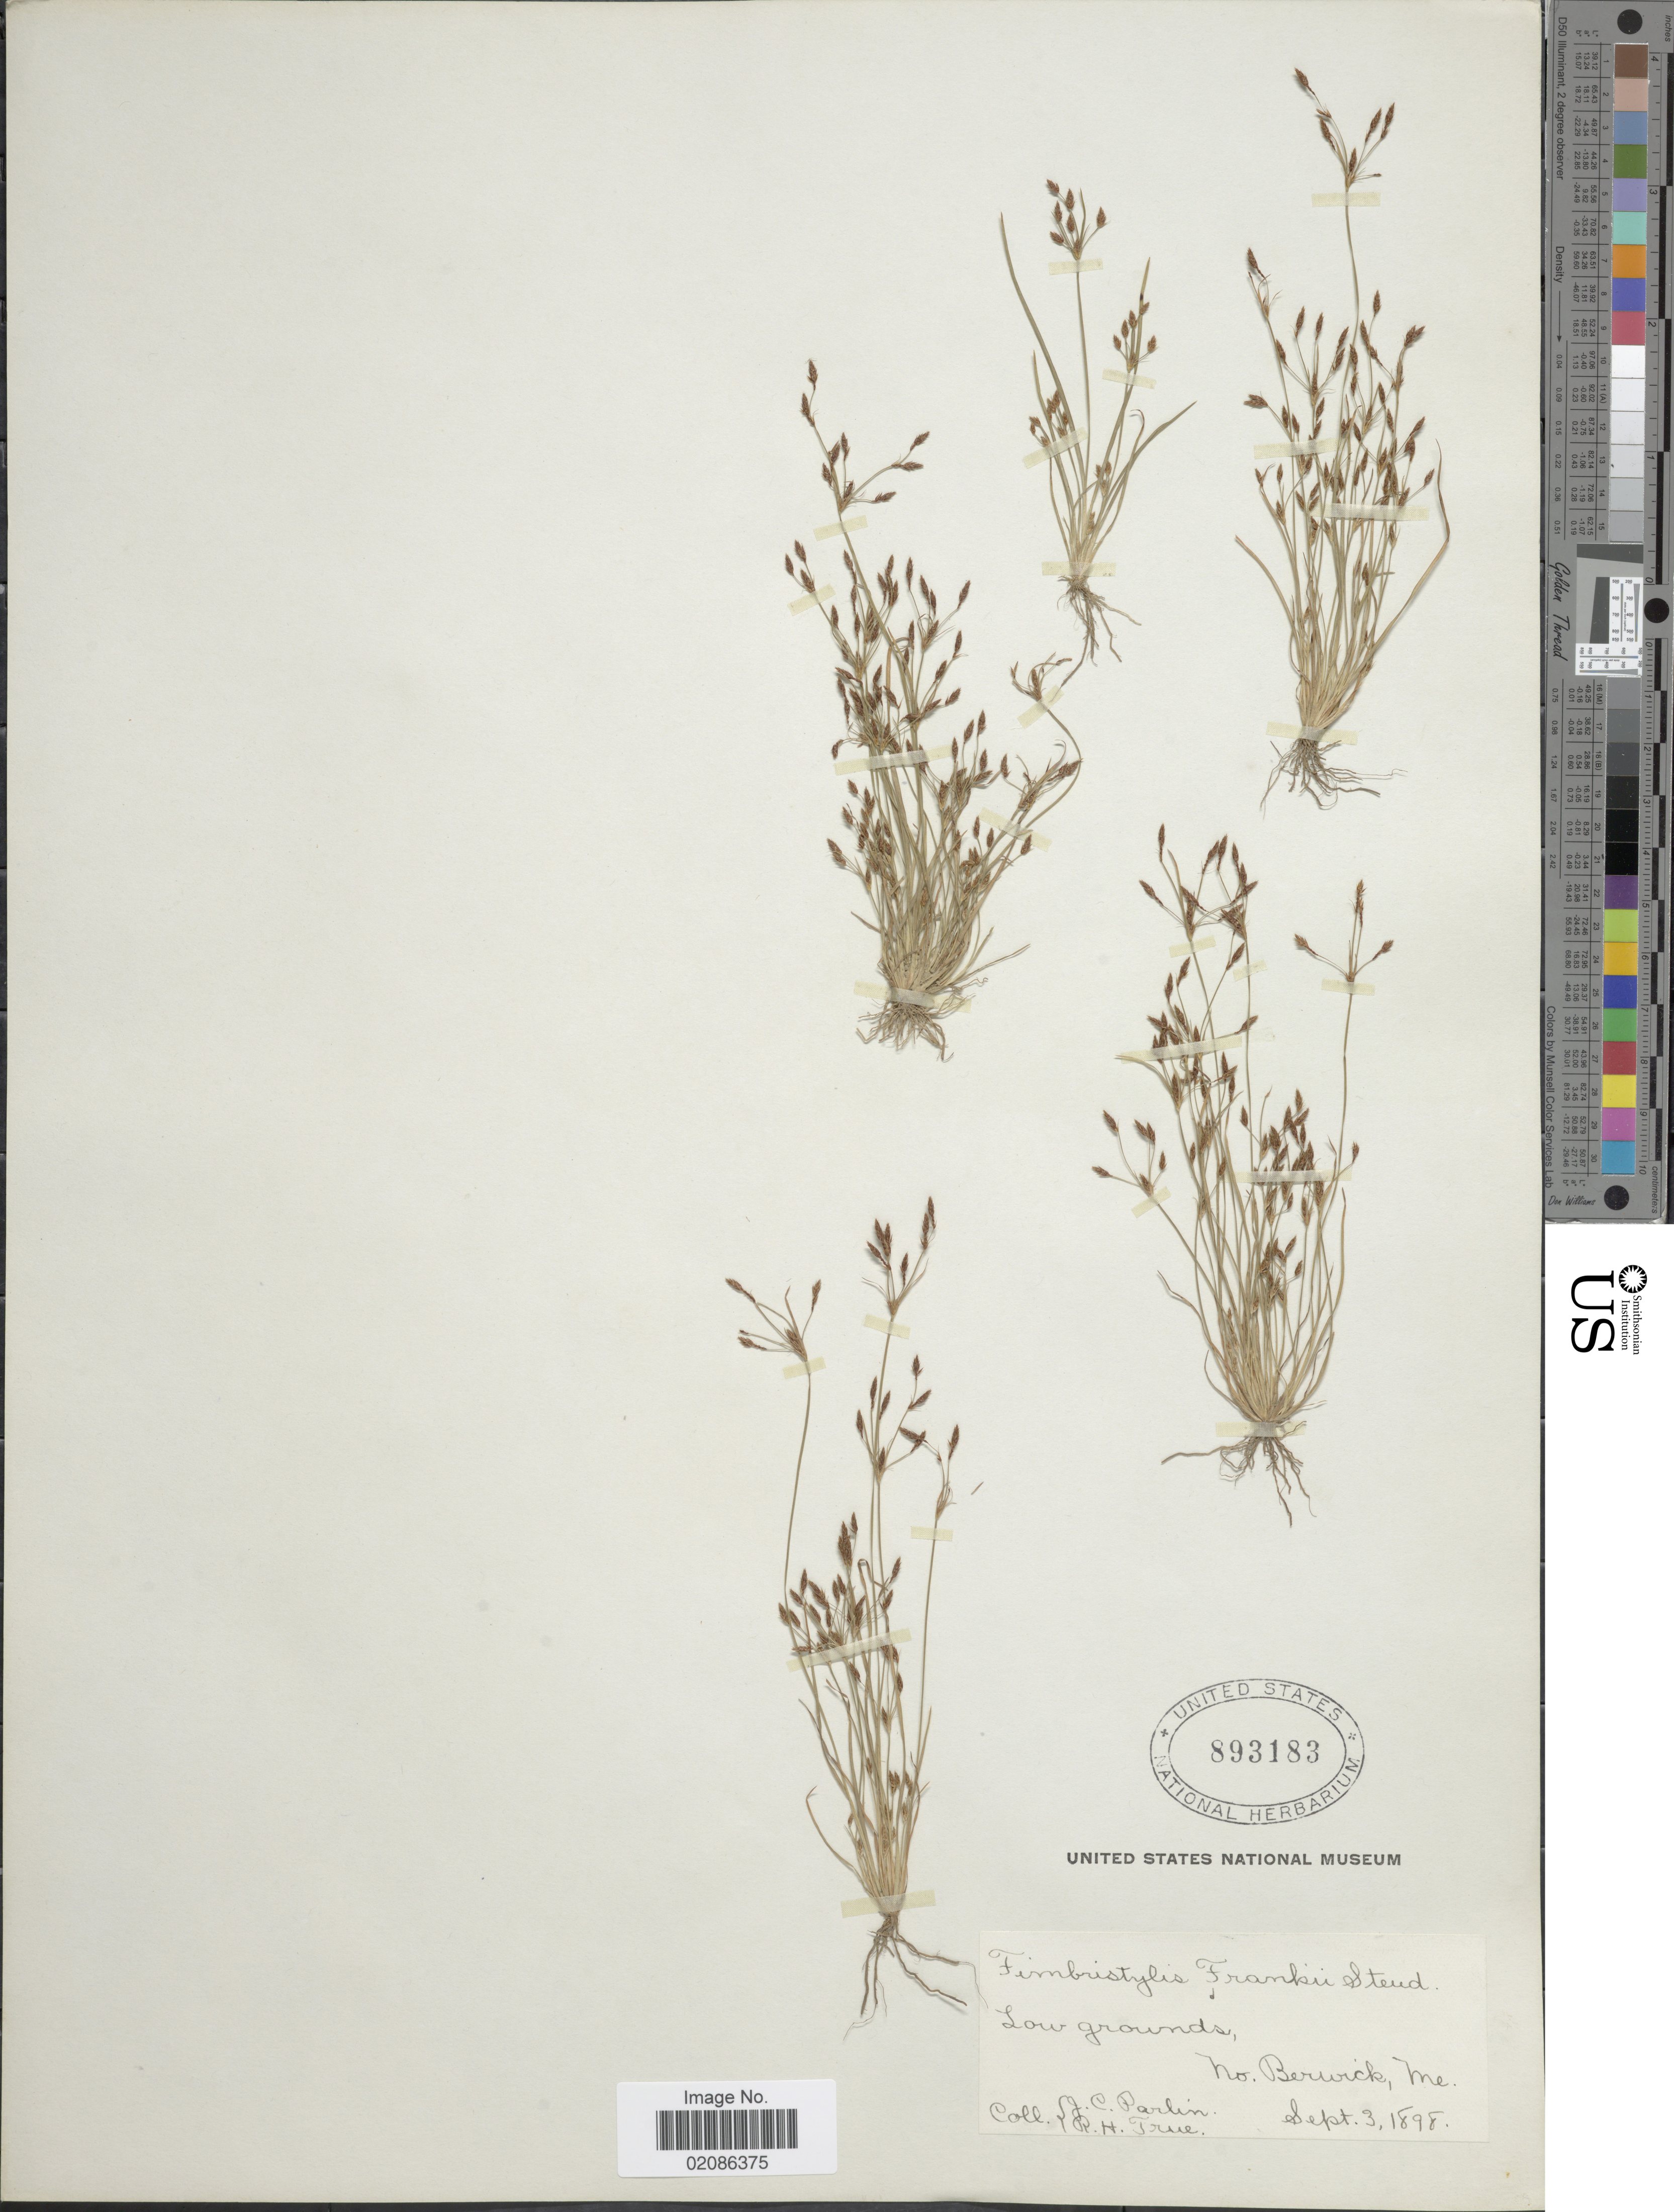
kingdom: Plantae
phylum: Tracheophyta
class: Liliopsida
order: Poales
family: Cyperaceae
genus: Fimbristylis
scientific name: Fimbristylis autumnalis (L.) Roem. & Schult.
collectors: J. Parlin & R. H. True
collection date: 1898-09-03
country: United States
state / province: Maine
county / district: York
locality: Low grounds, No Berwick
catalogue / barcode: US 893183